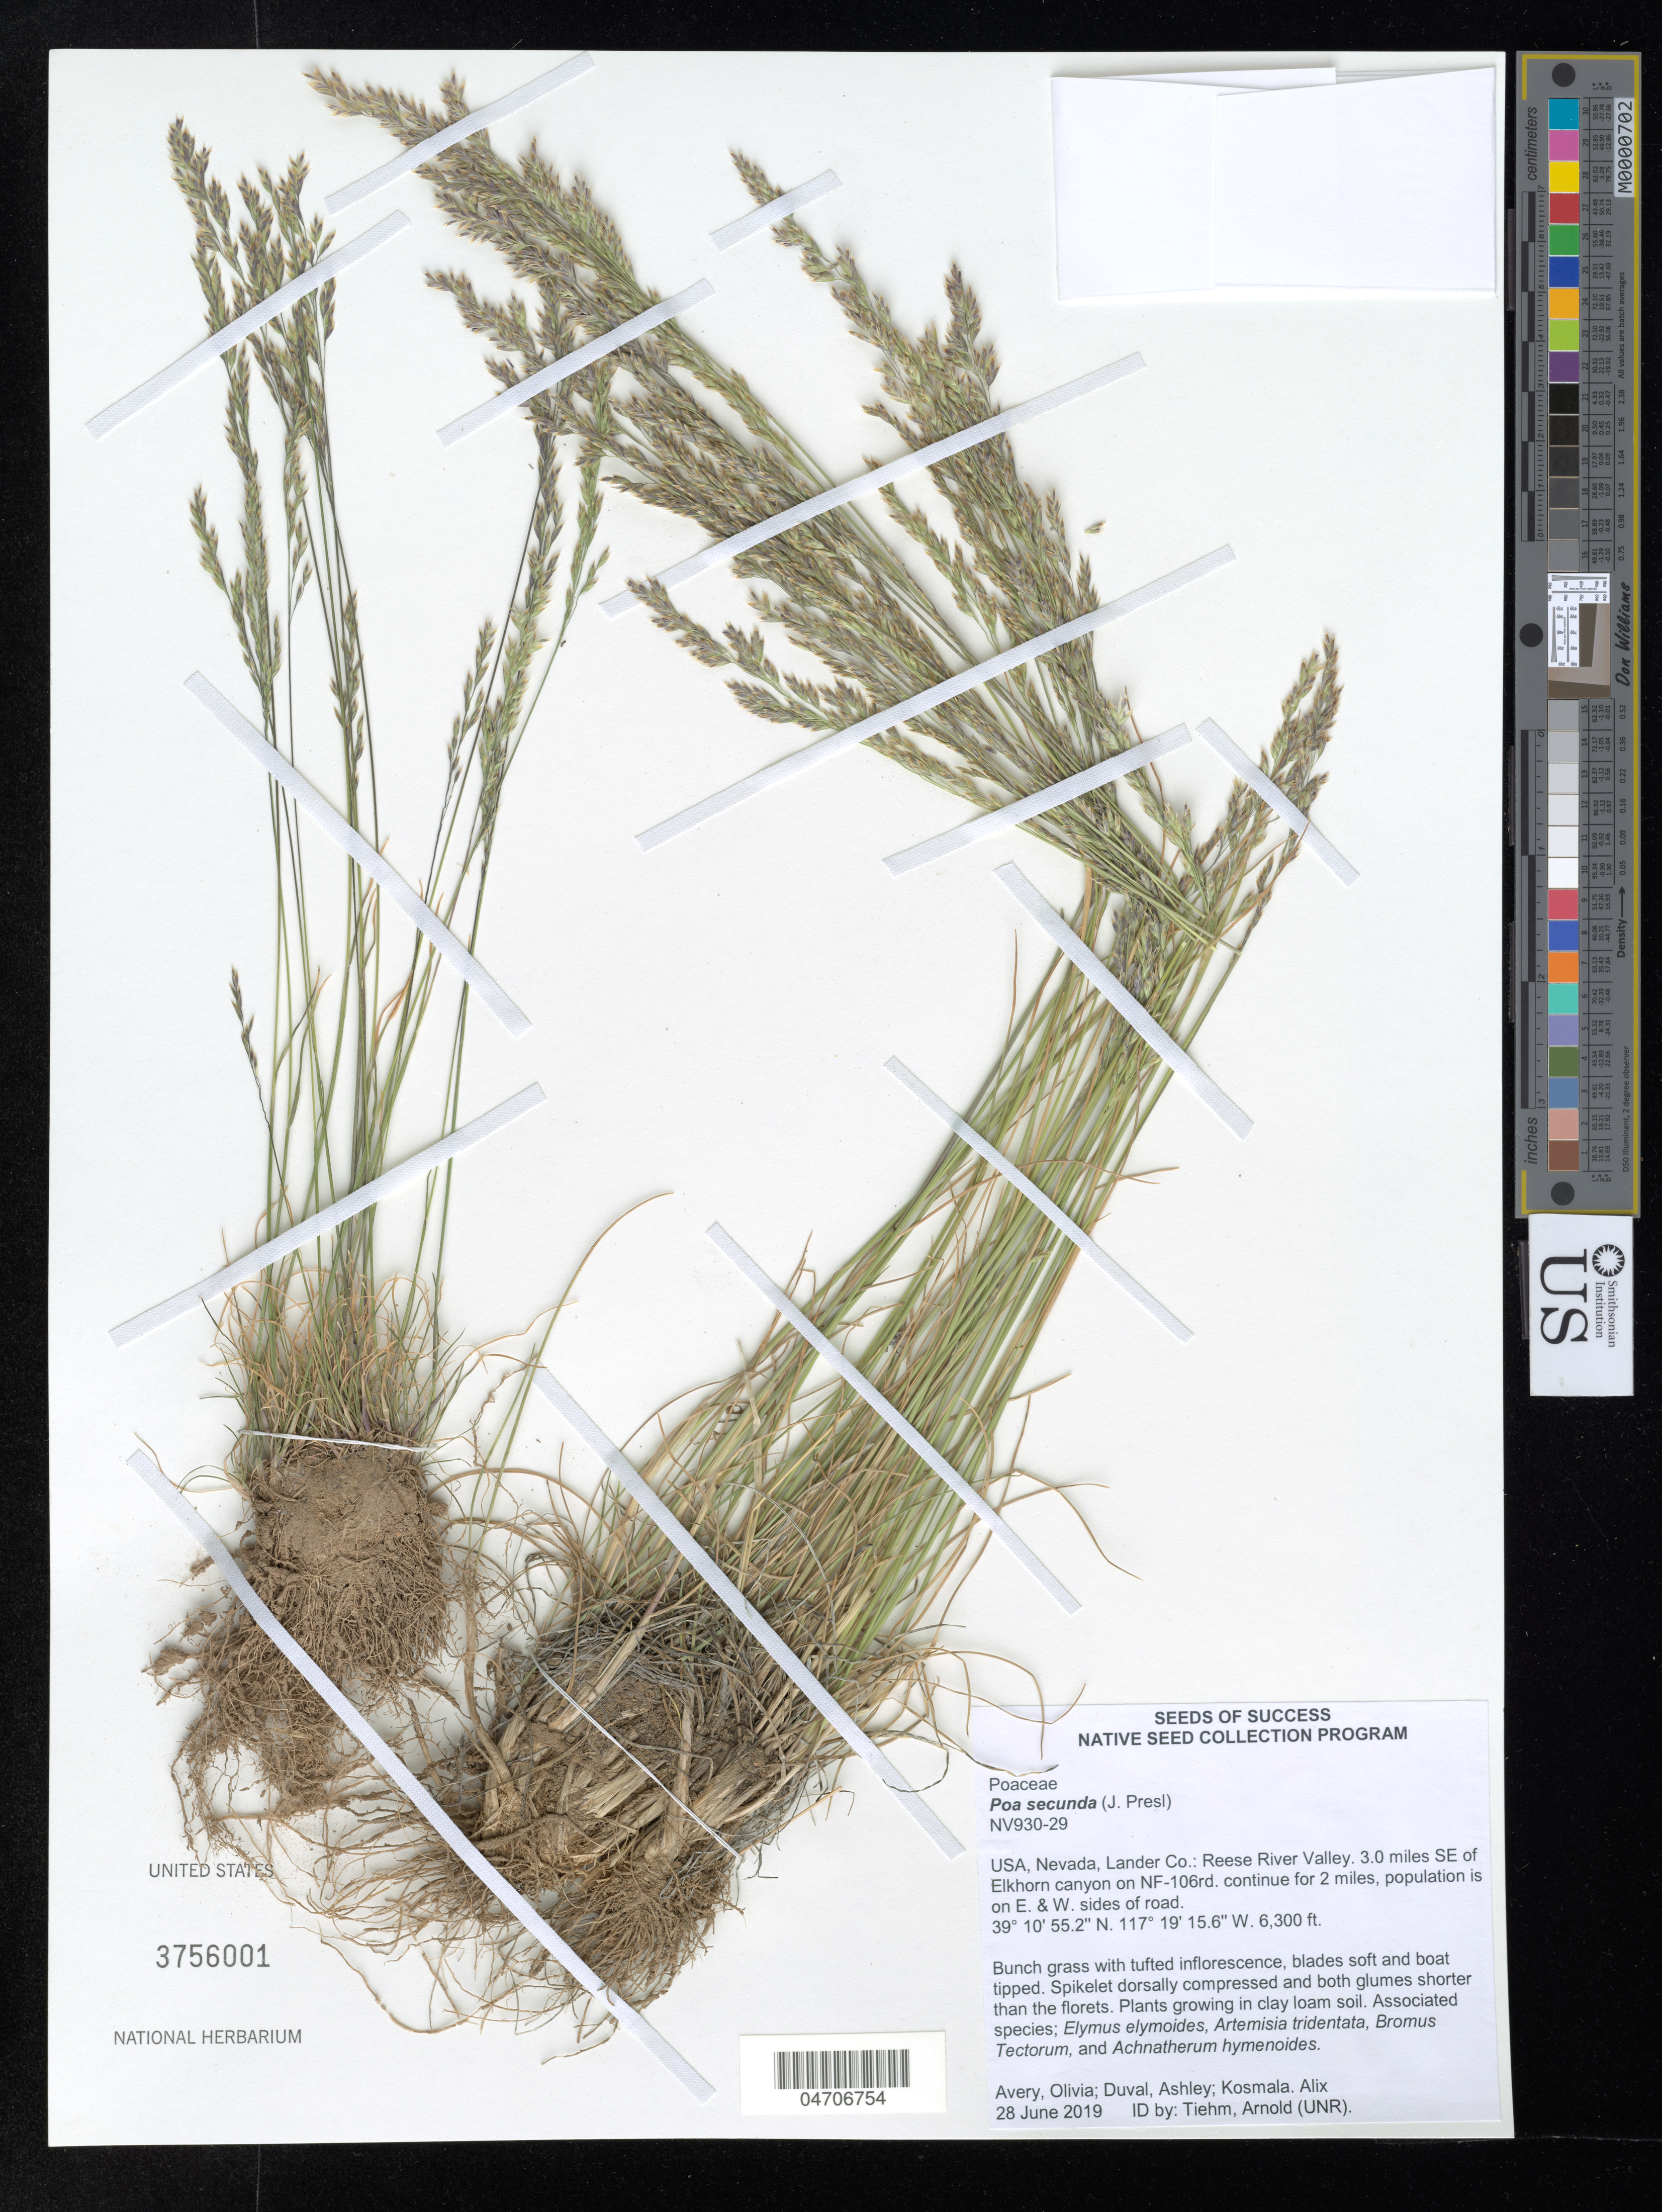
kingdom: Plantae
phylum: Tracheophyta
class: Liliopsida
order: Poales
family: Poaceae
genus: Poa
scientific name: Poa secunda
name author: J. Presl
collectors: O. Avery, A. Duval & A. Kosmala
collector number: NV930-29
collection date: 2019-06-28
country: United States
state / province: Nevada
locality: Lander Co.: Reese River Valley. 3.0 miles SE of Elkhorn canyon on NF-106rd. continue for 2 miles, population is on E. & W. sides of road.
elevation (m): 1920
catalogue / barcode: US 3756001